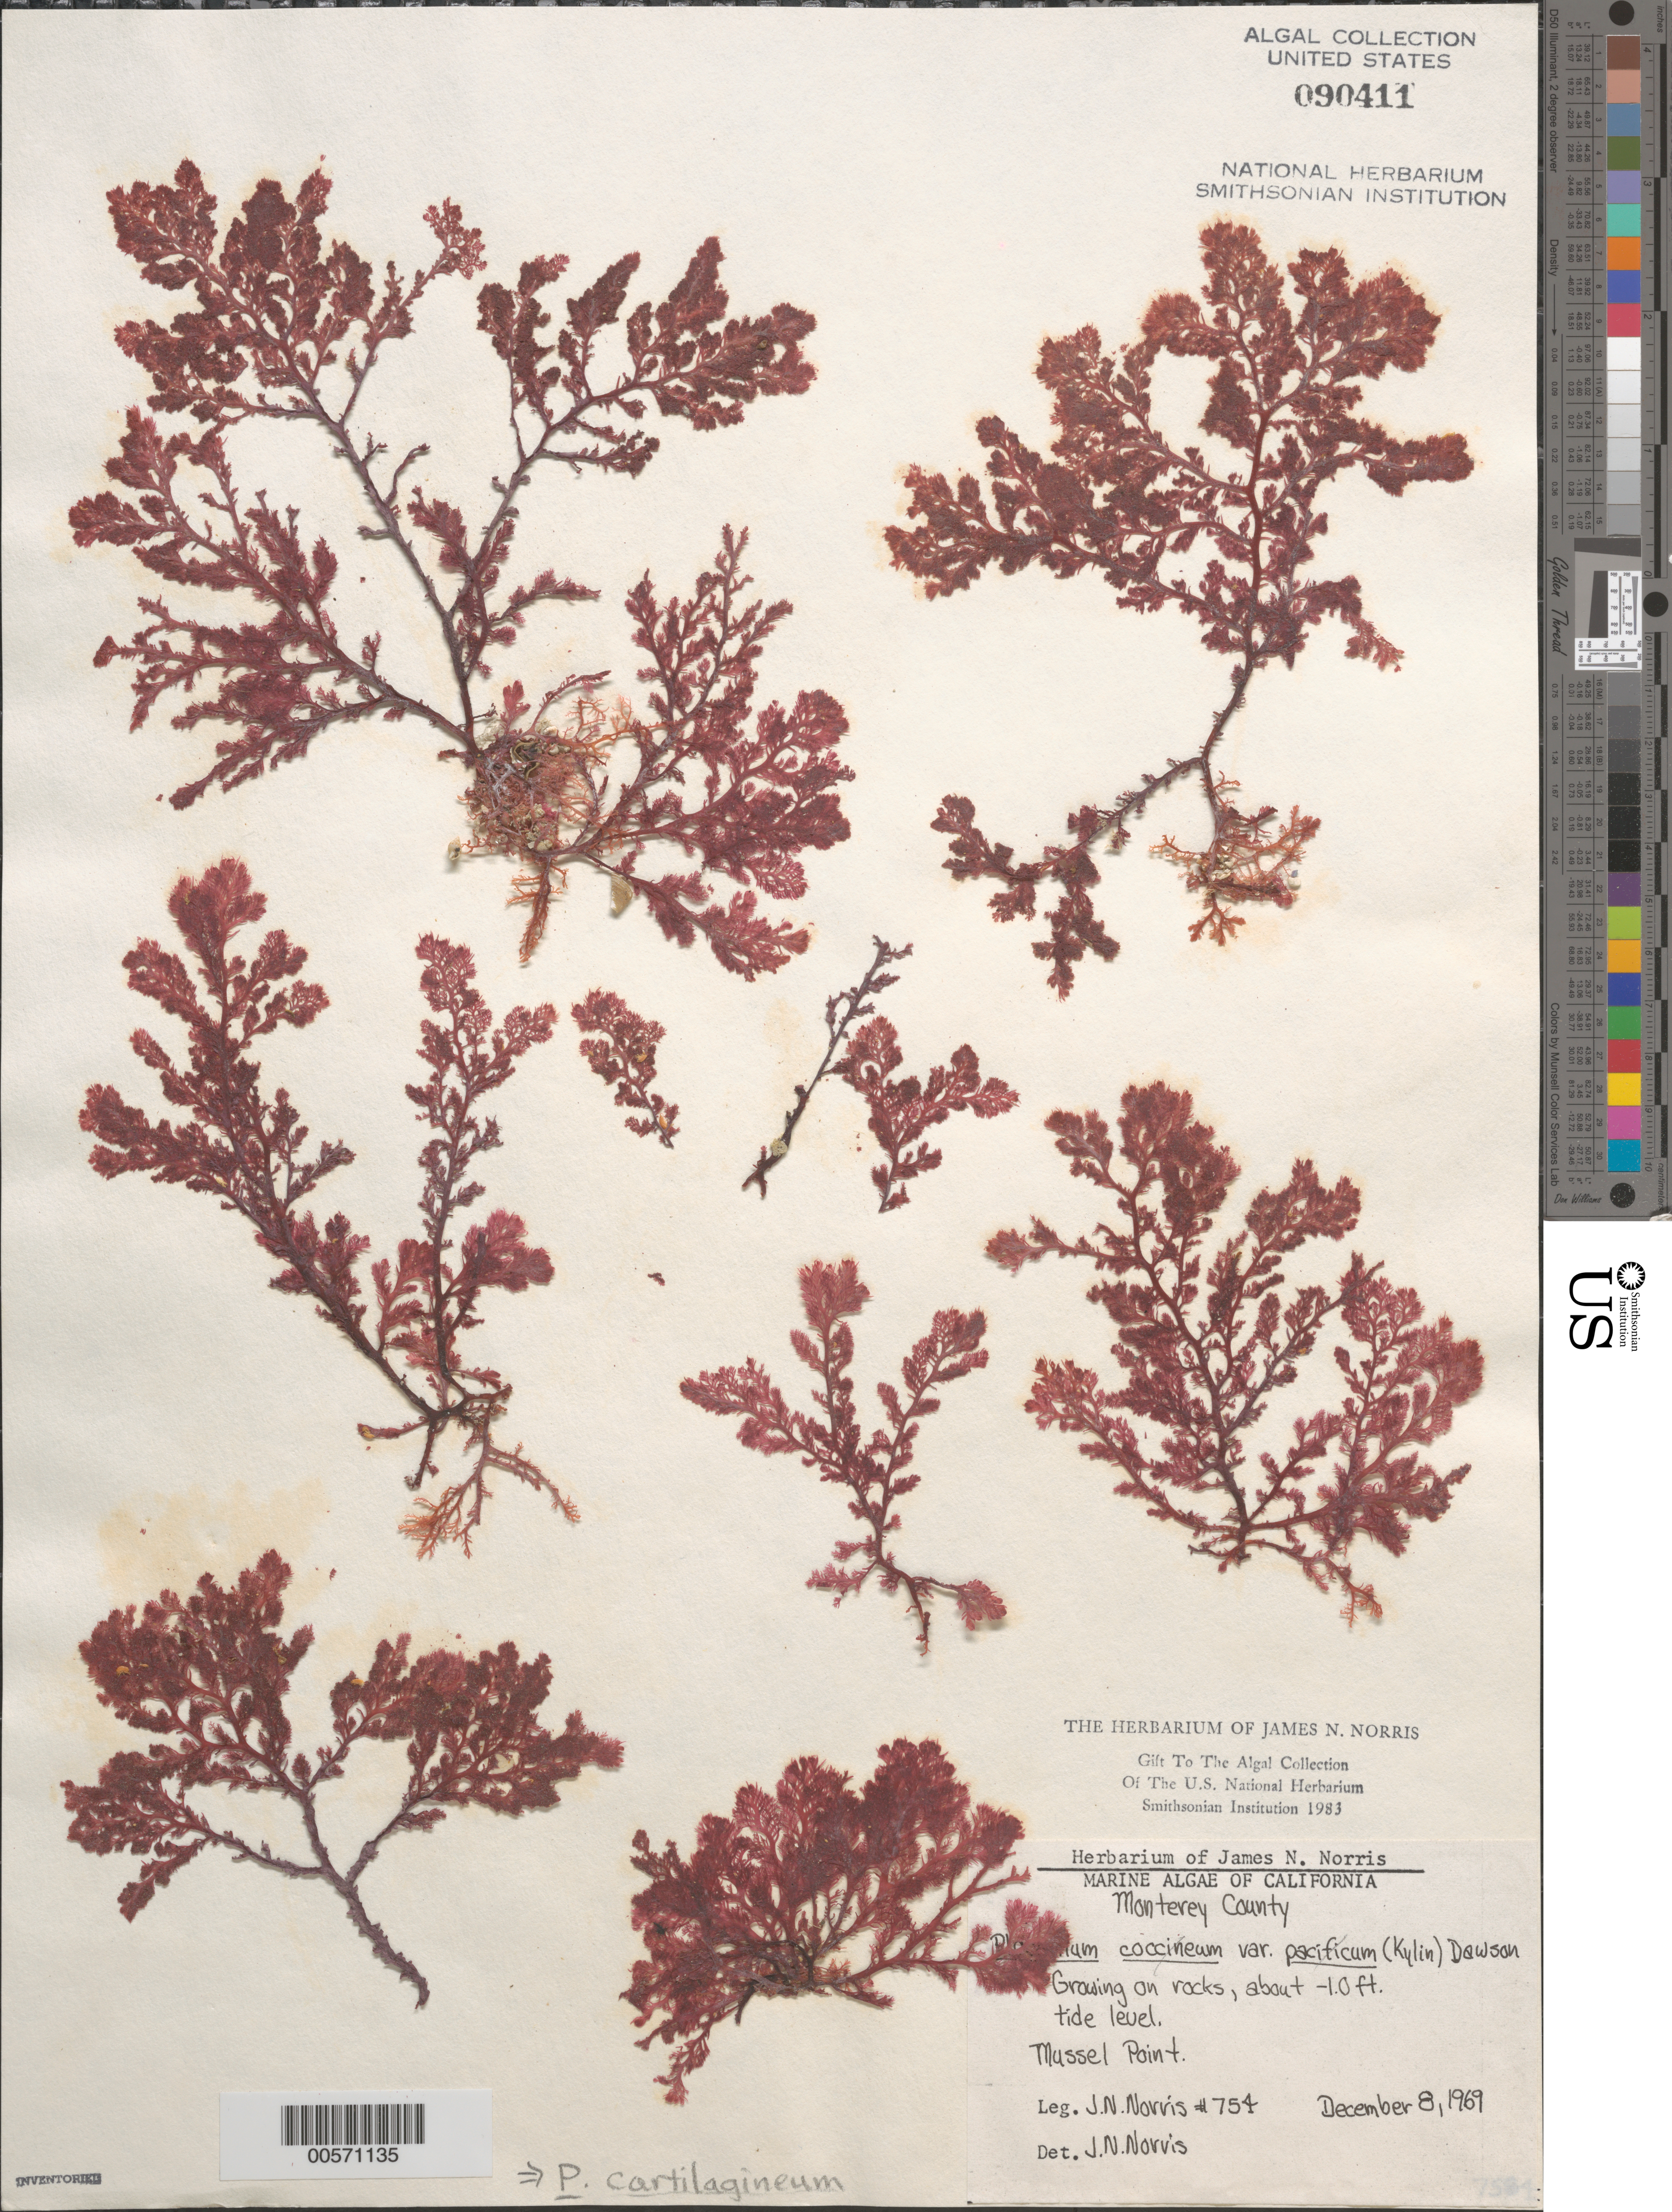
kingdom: Plantae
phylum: Rhodophyta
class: Florideophyceae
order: Plocamiales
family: Plocamiaceae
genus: Plocamium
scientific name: Plocamium cartilagineum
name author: (L.) P.S. Dixon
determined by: Dixon, P. S.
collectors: J. N. Norris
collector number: JN-754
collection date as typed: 08 Dec 1969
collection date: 1969-12-08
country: United States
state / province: California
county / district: Monterey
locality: Mussel Point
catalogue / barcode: US 90411